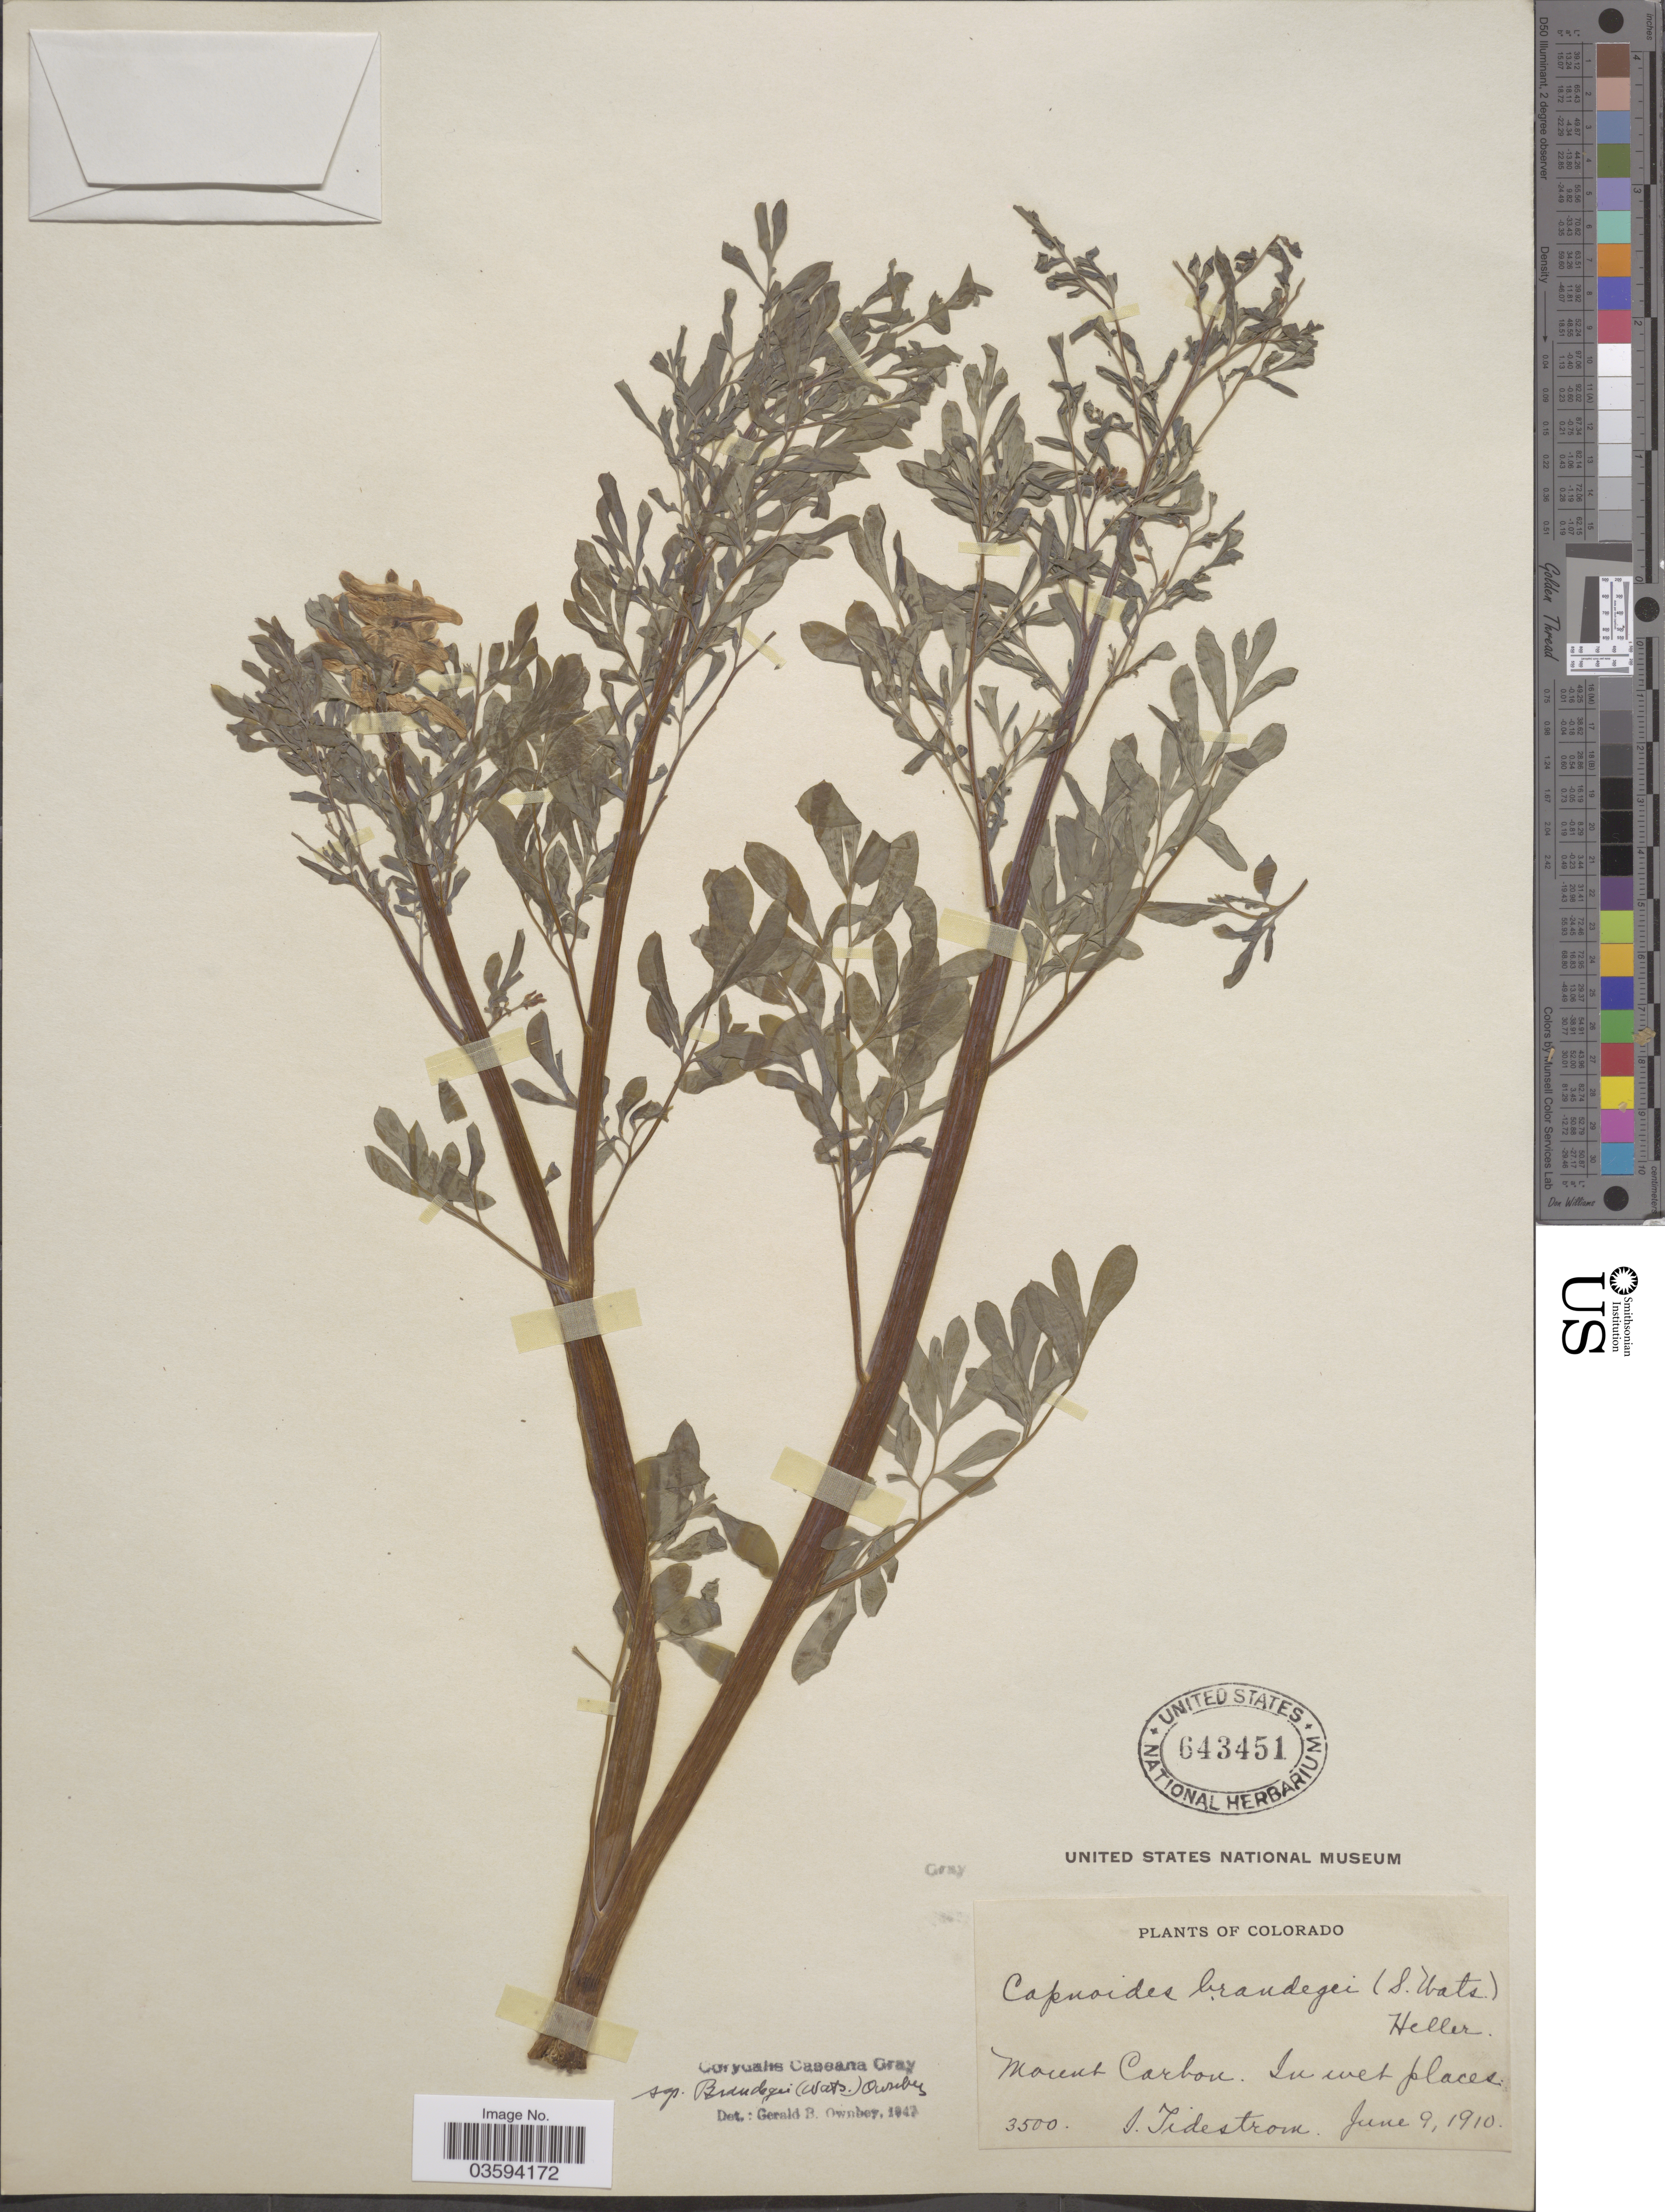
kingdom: Plantae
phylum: Tracheophyta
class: Magnoliopsida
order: Ranunculales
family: Papaveraceae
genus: Corydalis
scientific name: Corydalis caseana subsp. brandegeei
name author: (S. Watson) G.B. Ownbey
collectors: I. F. Tidestrom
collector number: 3500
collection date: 1910-06-09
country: United States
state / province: Colorado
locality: Mount Carbon. In wet places.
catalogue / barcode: US 643451